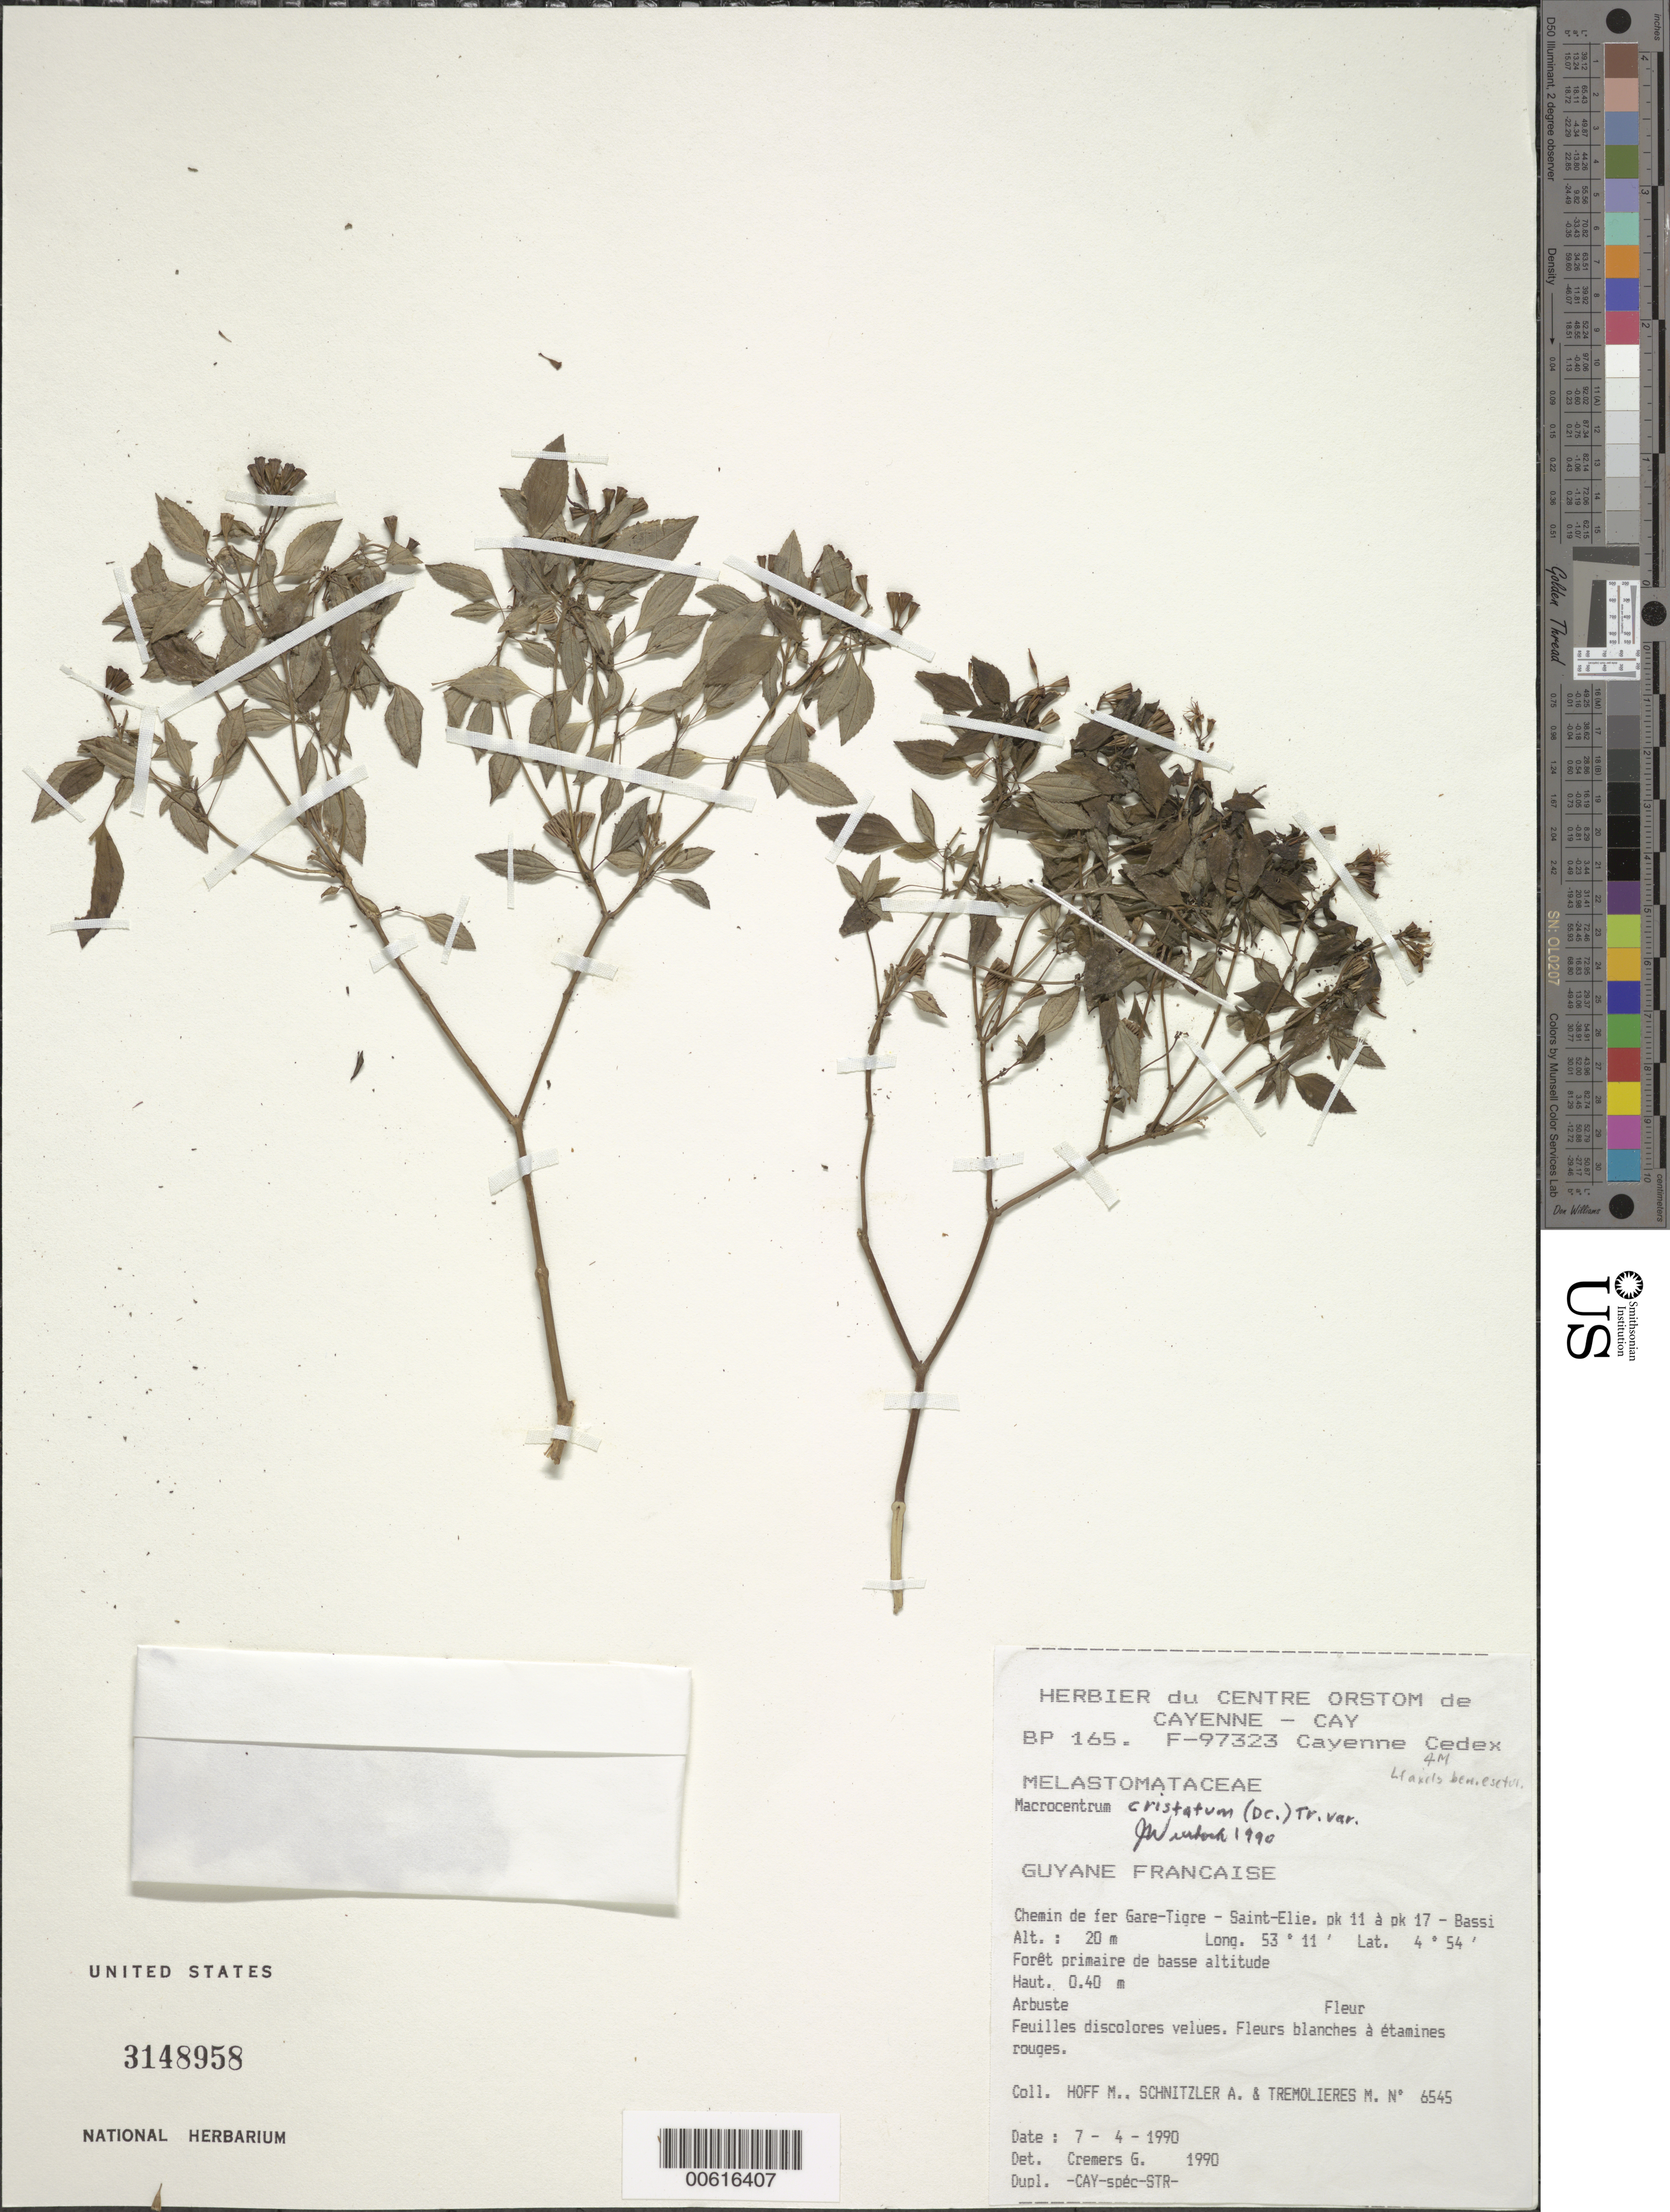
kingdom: Plantae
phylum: Tracheophyta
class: Magnoliopsida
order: Myrtales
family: Melastomataceae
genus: Macrocentrum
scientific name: Macrocentrum cristatum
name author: (DC.) Triana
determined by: Wurdack, John J., (US), US (UNITED STATES)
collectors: M. Hoff, A. Schnitzler & M. Tremolieres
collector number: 6545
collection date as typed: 7-Apr-90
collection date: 1990-04-07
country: French Guiana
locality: St. Élie, Chemin de fer Gare-Tigre, pk 11-17 - Bassi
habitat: Foret primaire de basse altitude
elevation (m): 20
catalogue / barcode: US 3148958